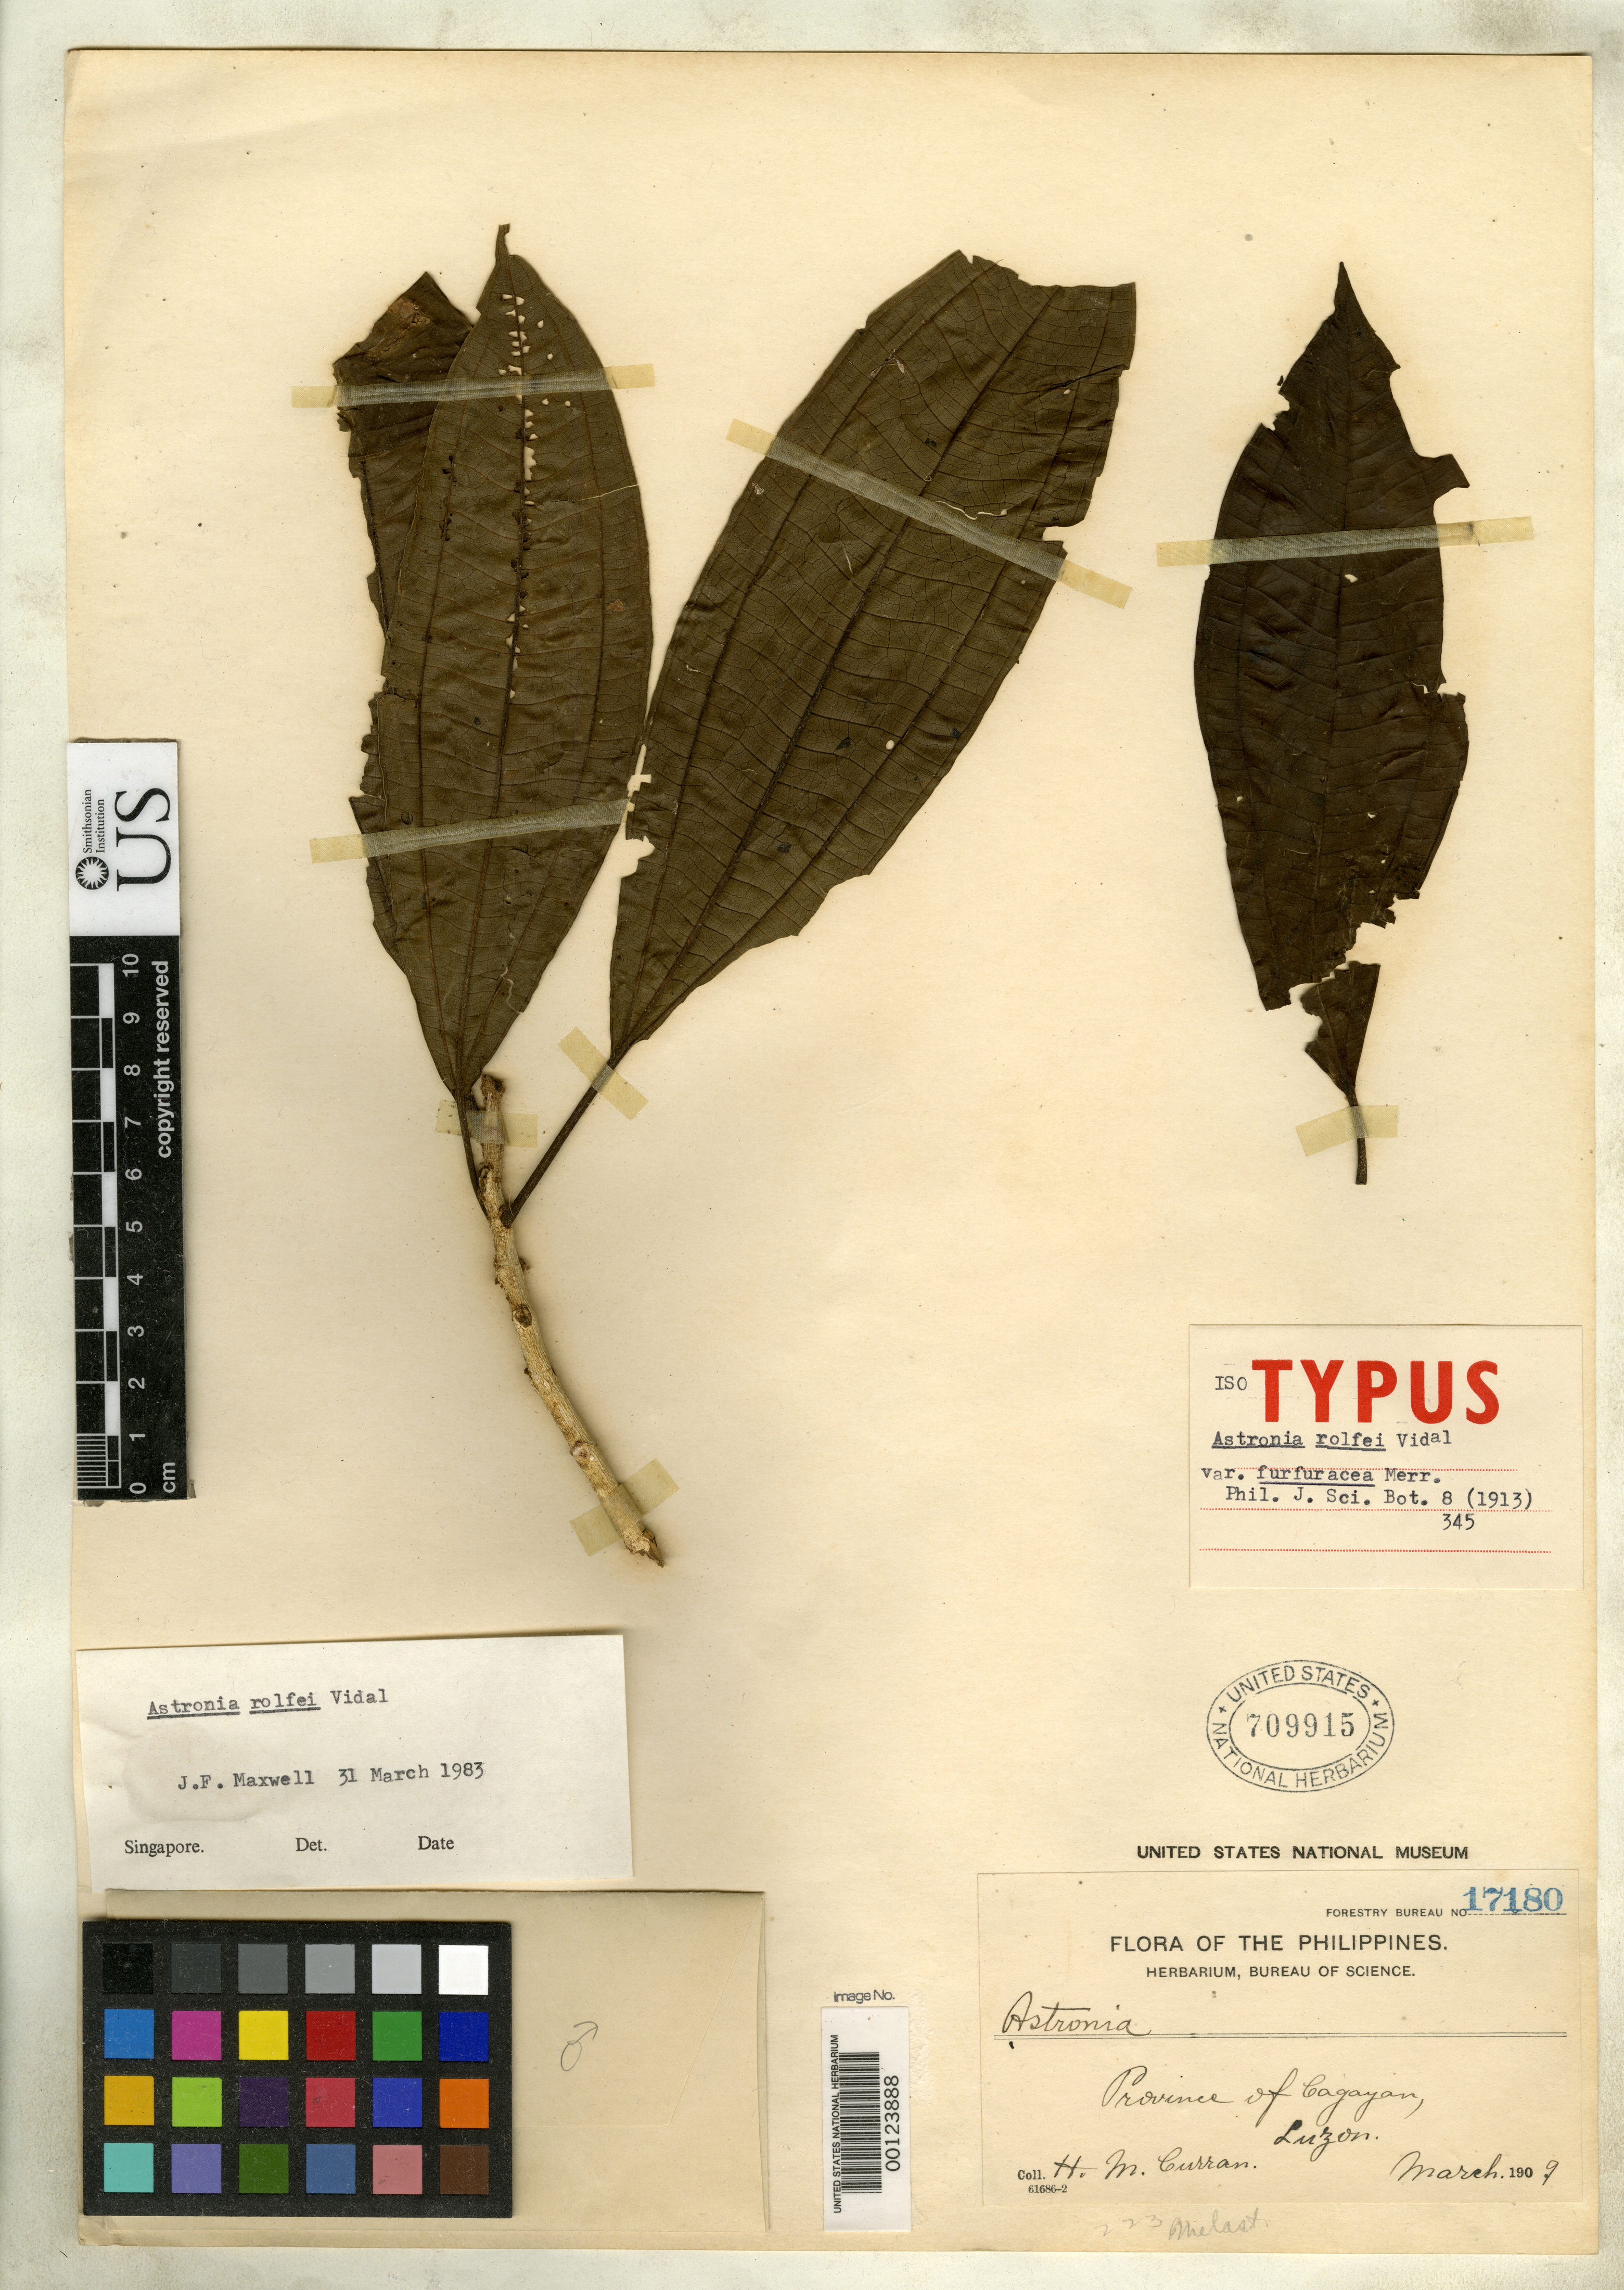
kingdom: Plantae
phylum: Tracheophyta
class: Magnoliopsida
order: Myrtales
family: Melastomataceae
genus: Astronia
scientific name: Astronia rolfei var. furfuracea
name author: Merr.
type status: Isotype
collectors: H. M. Curran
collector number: For. Bur. 17180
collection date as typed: Mar 1909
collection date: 1909-03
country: Philippines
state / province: Cagayan Valley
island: Luzon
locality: Misiones River. Cagayan.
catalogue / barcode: US 709915